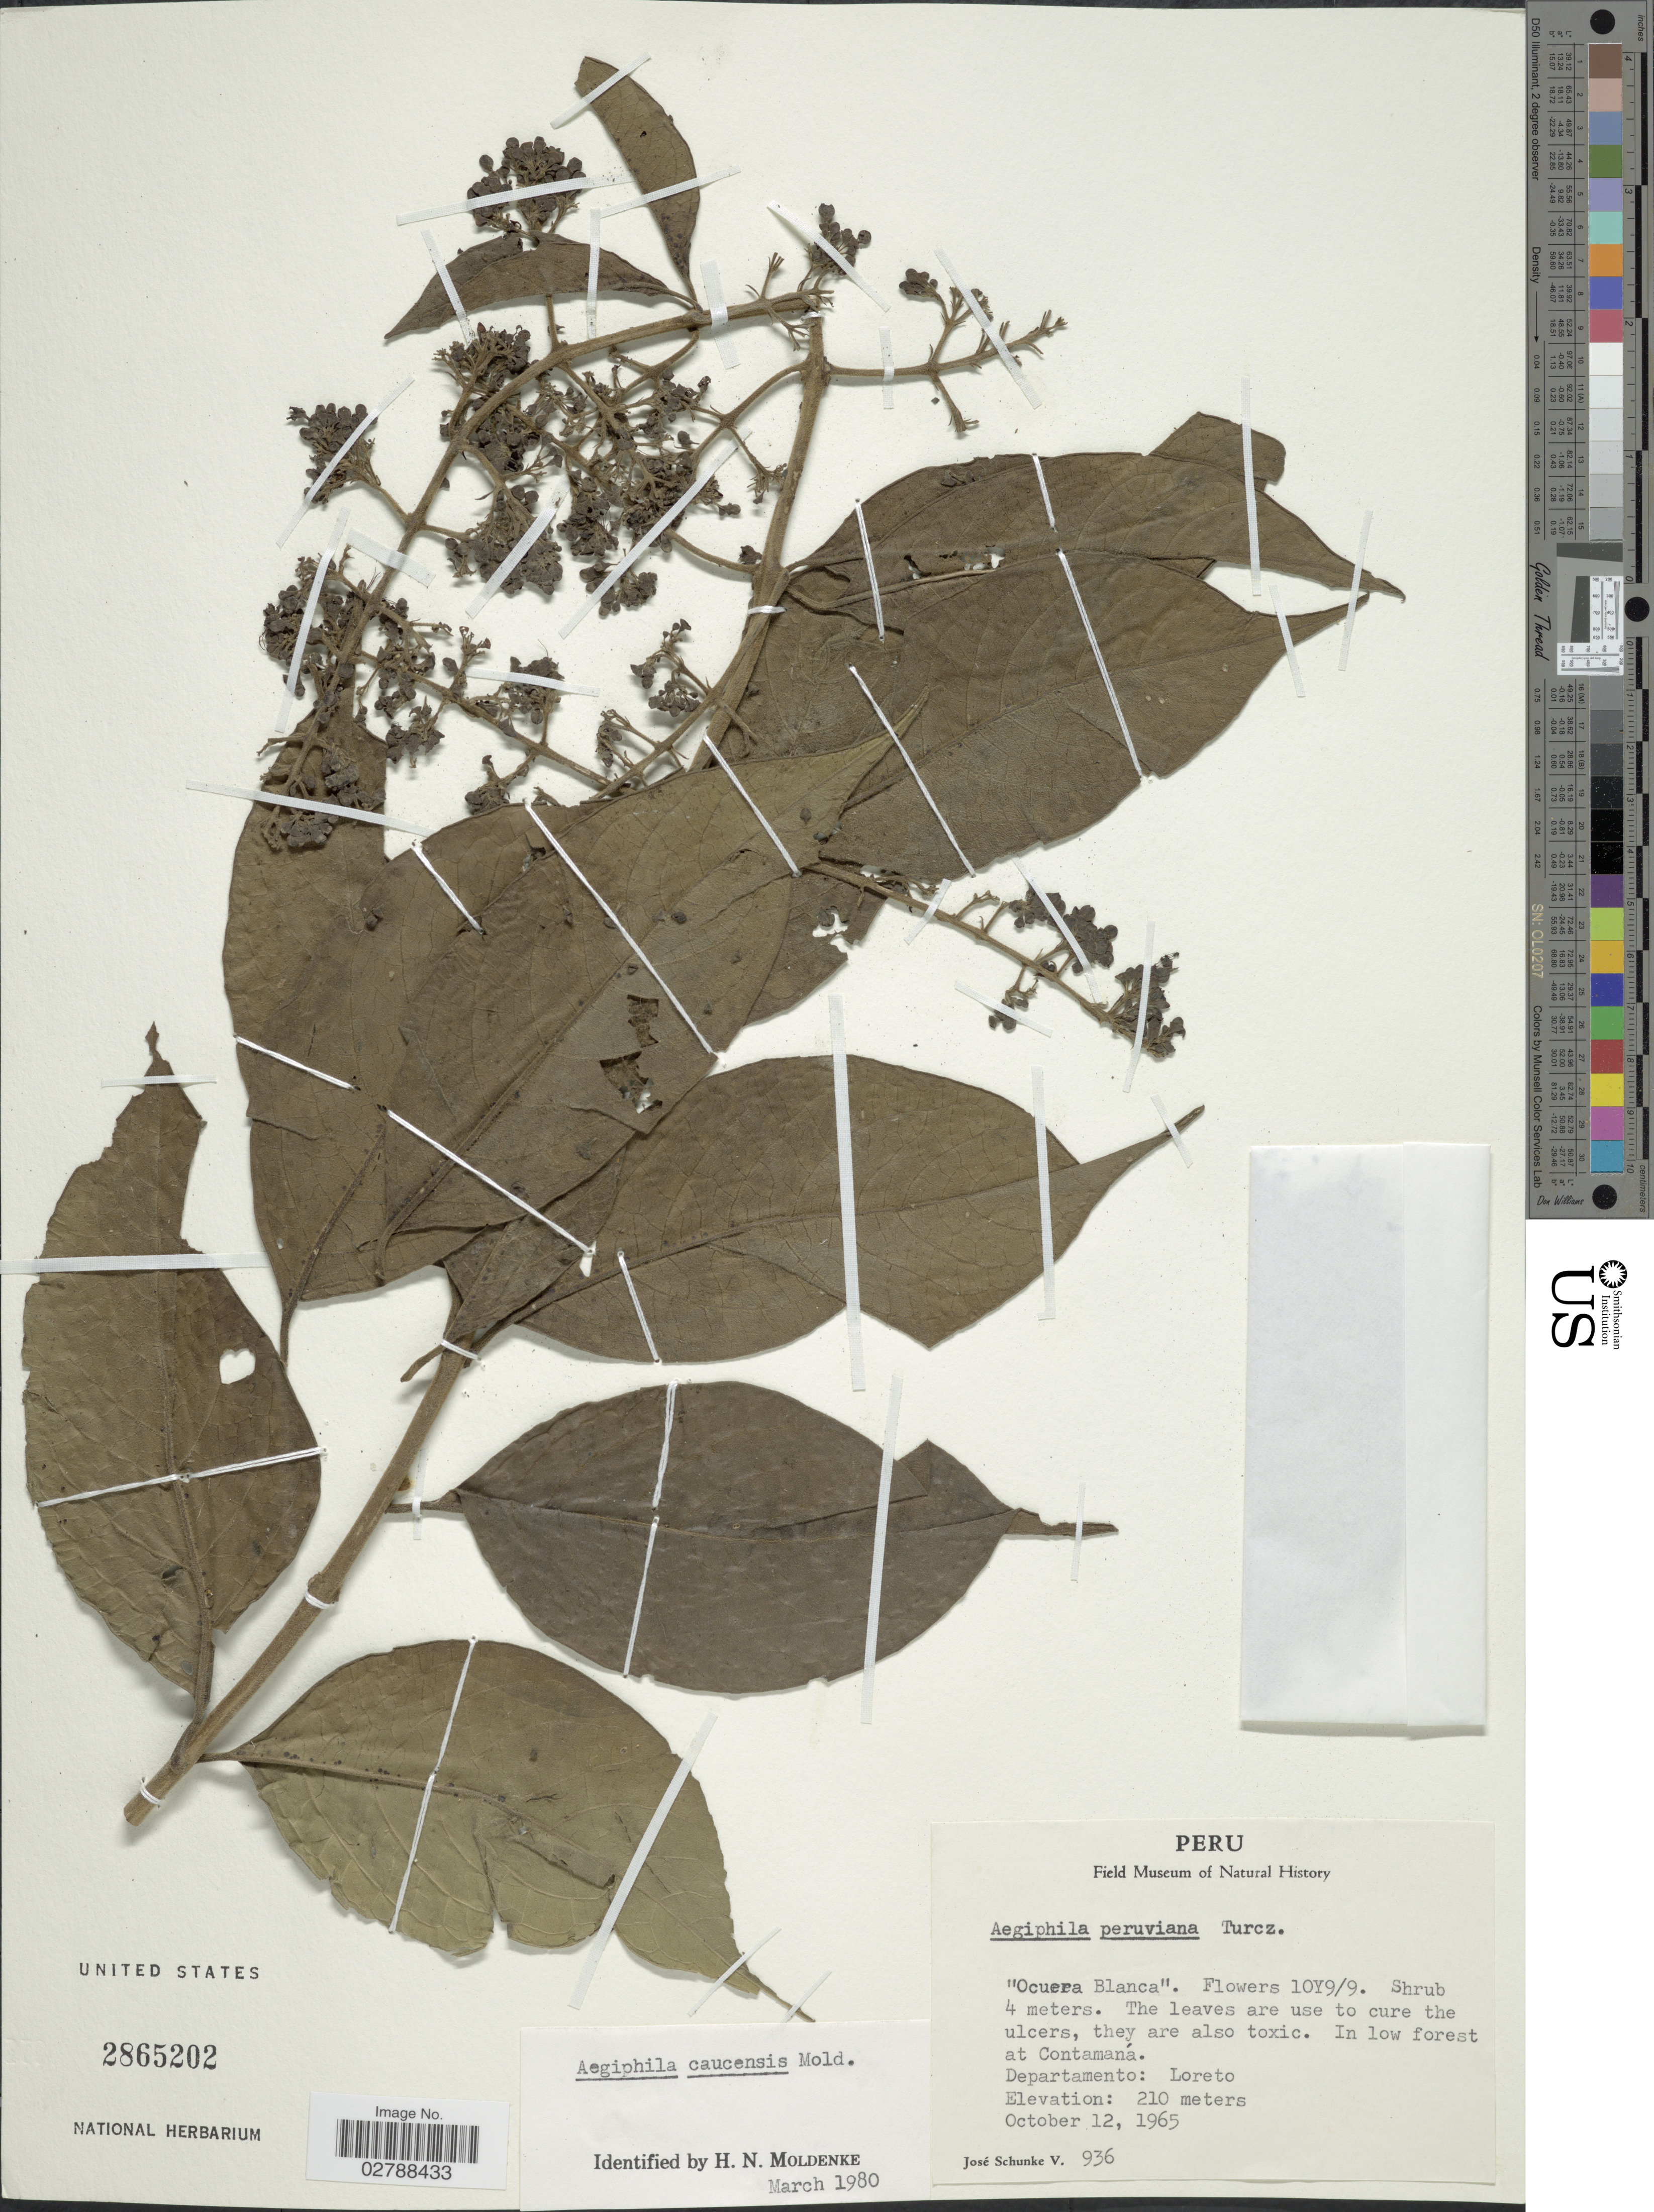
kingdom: Plantae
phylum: Tracheophyta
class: Magnoliopsida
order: Lamiales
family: Lamiaceae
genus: Aegiphila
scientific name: Aegiphila caucensis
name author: Moldenke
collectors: J. Schunke Vigo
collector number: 936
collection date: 1965-10-12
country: Peru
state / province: Loreto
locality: In low forest at Contamaná, Departamento: Loreto.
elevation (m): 210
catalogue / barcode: US 2865202